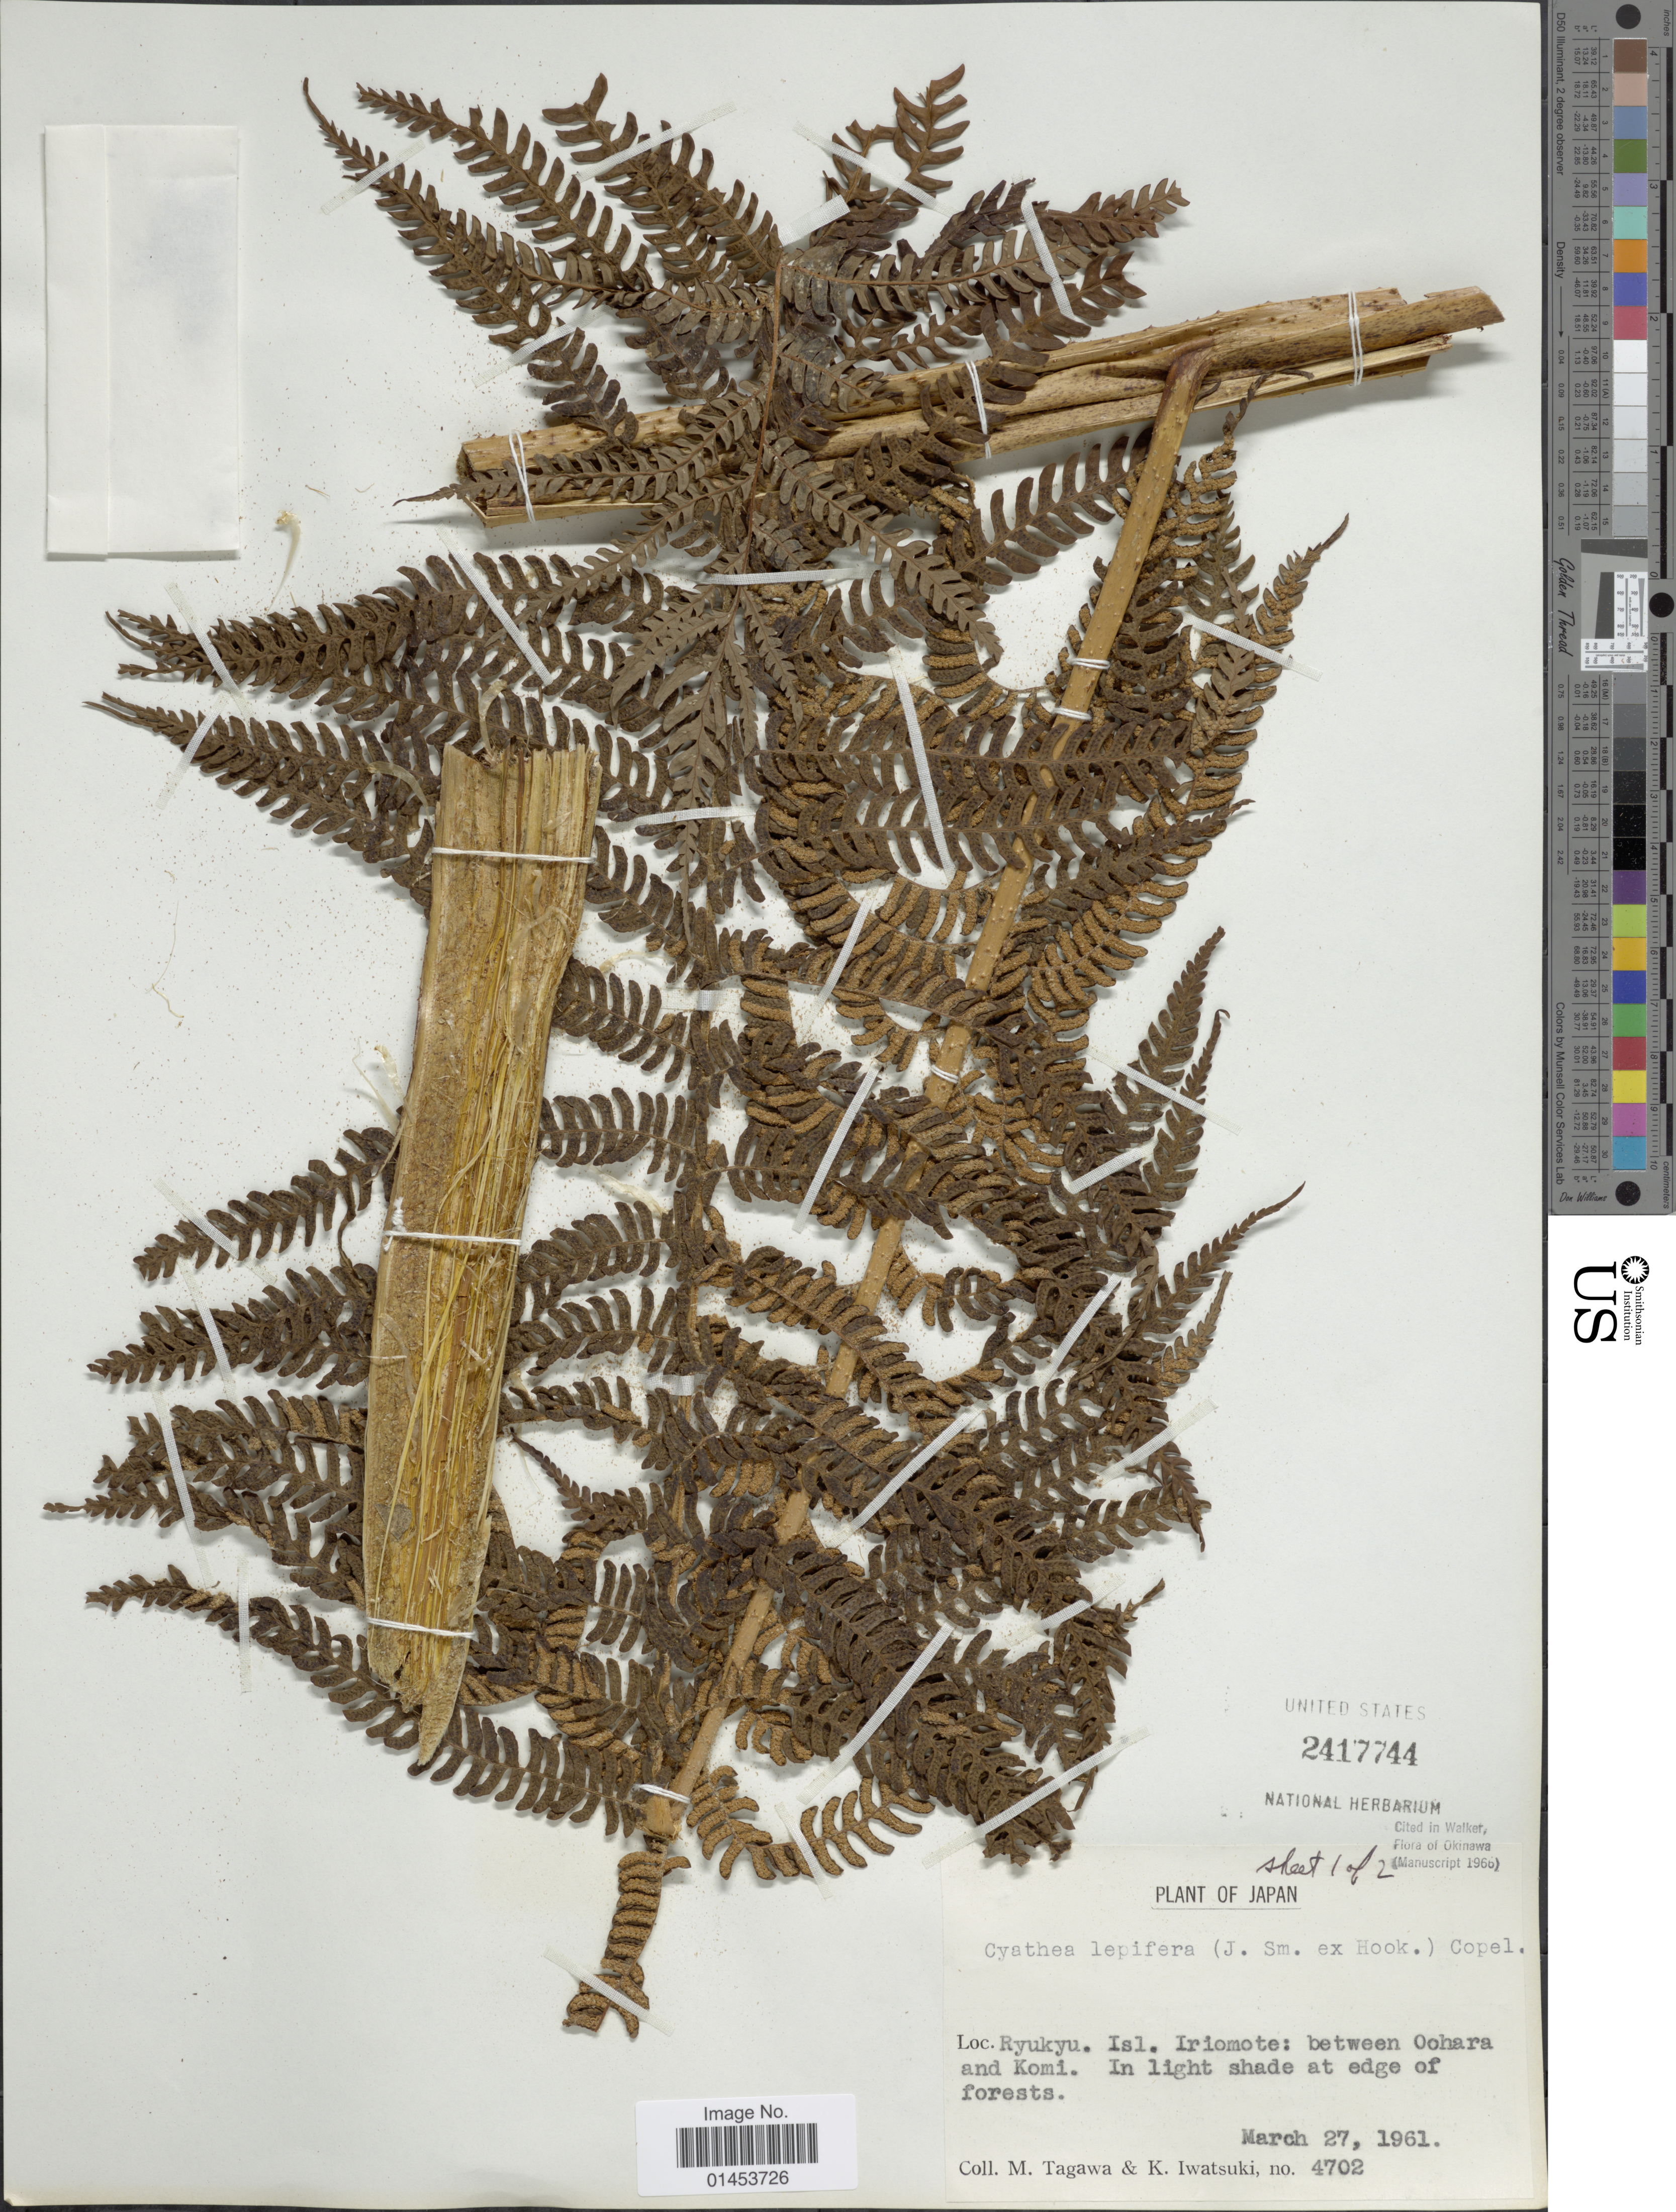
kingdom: Plantae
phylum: Tracheophyta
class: Polypodiopsida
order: Cyatheales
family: Cyatheaceae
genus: Cyathea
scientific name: Cyathea lepifera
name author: (J. Sm.) Copel.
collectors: M. Tagawa & K. Iwatsuki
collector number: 4702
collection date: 1961-03-27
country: Japan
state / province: Okinawa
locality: Ryukyu Isl. Iriomote; between Oohara and Komi, in light shade at edge of forests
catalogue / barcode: US 2417744